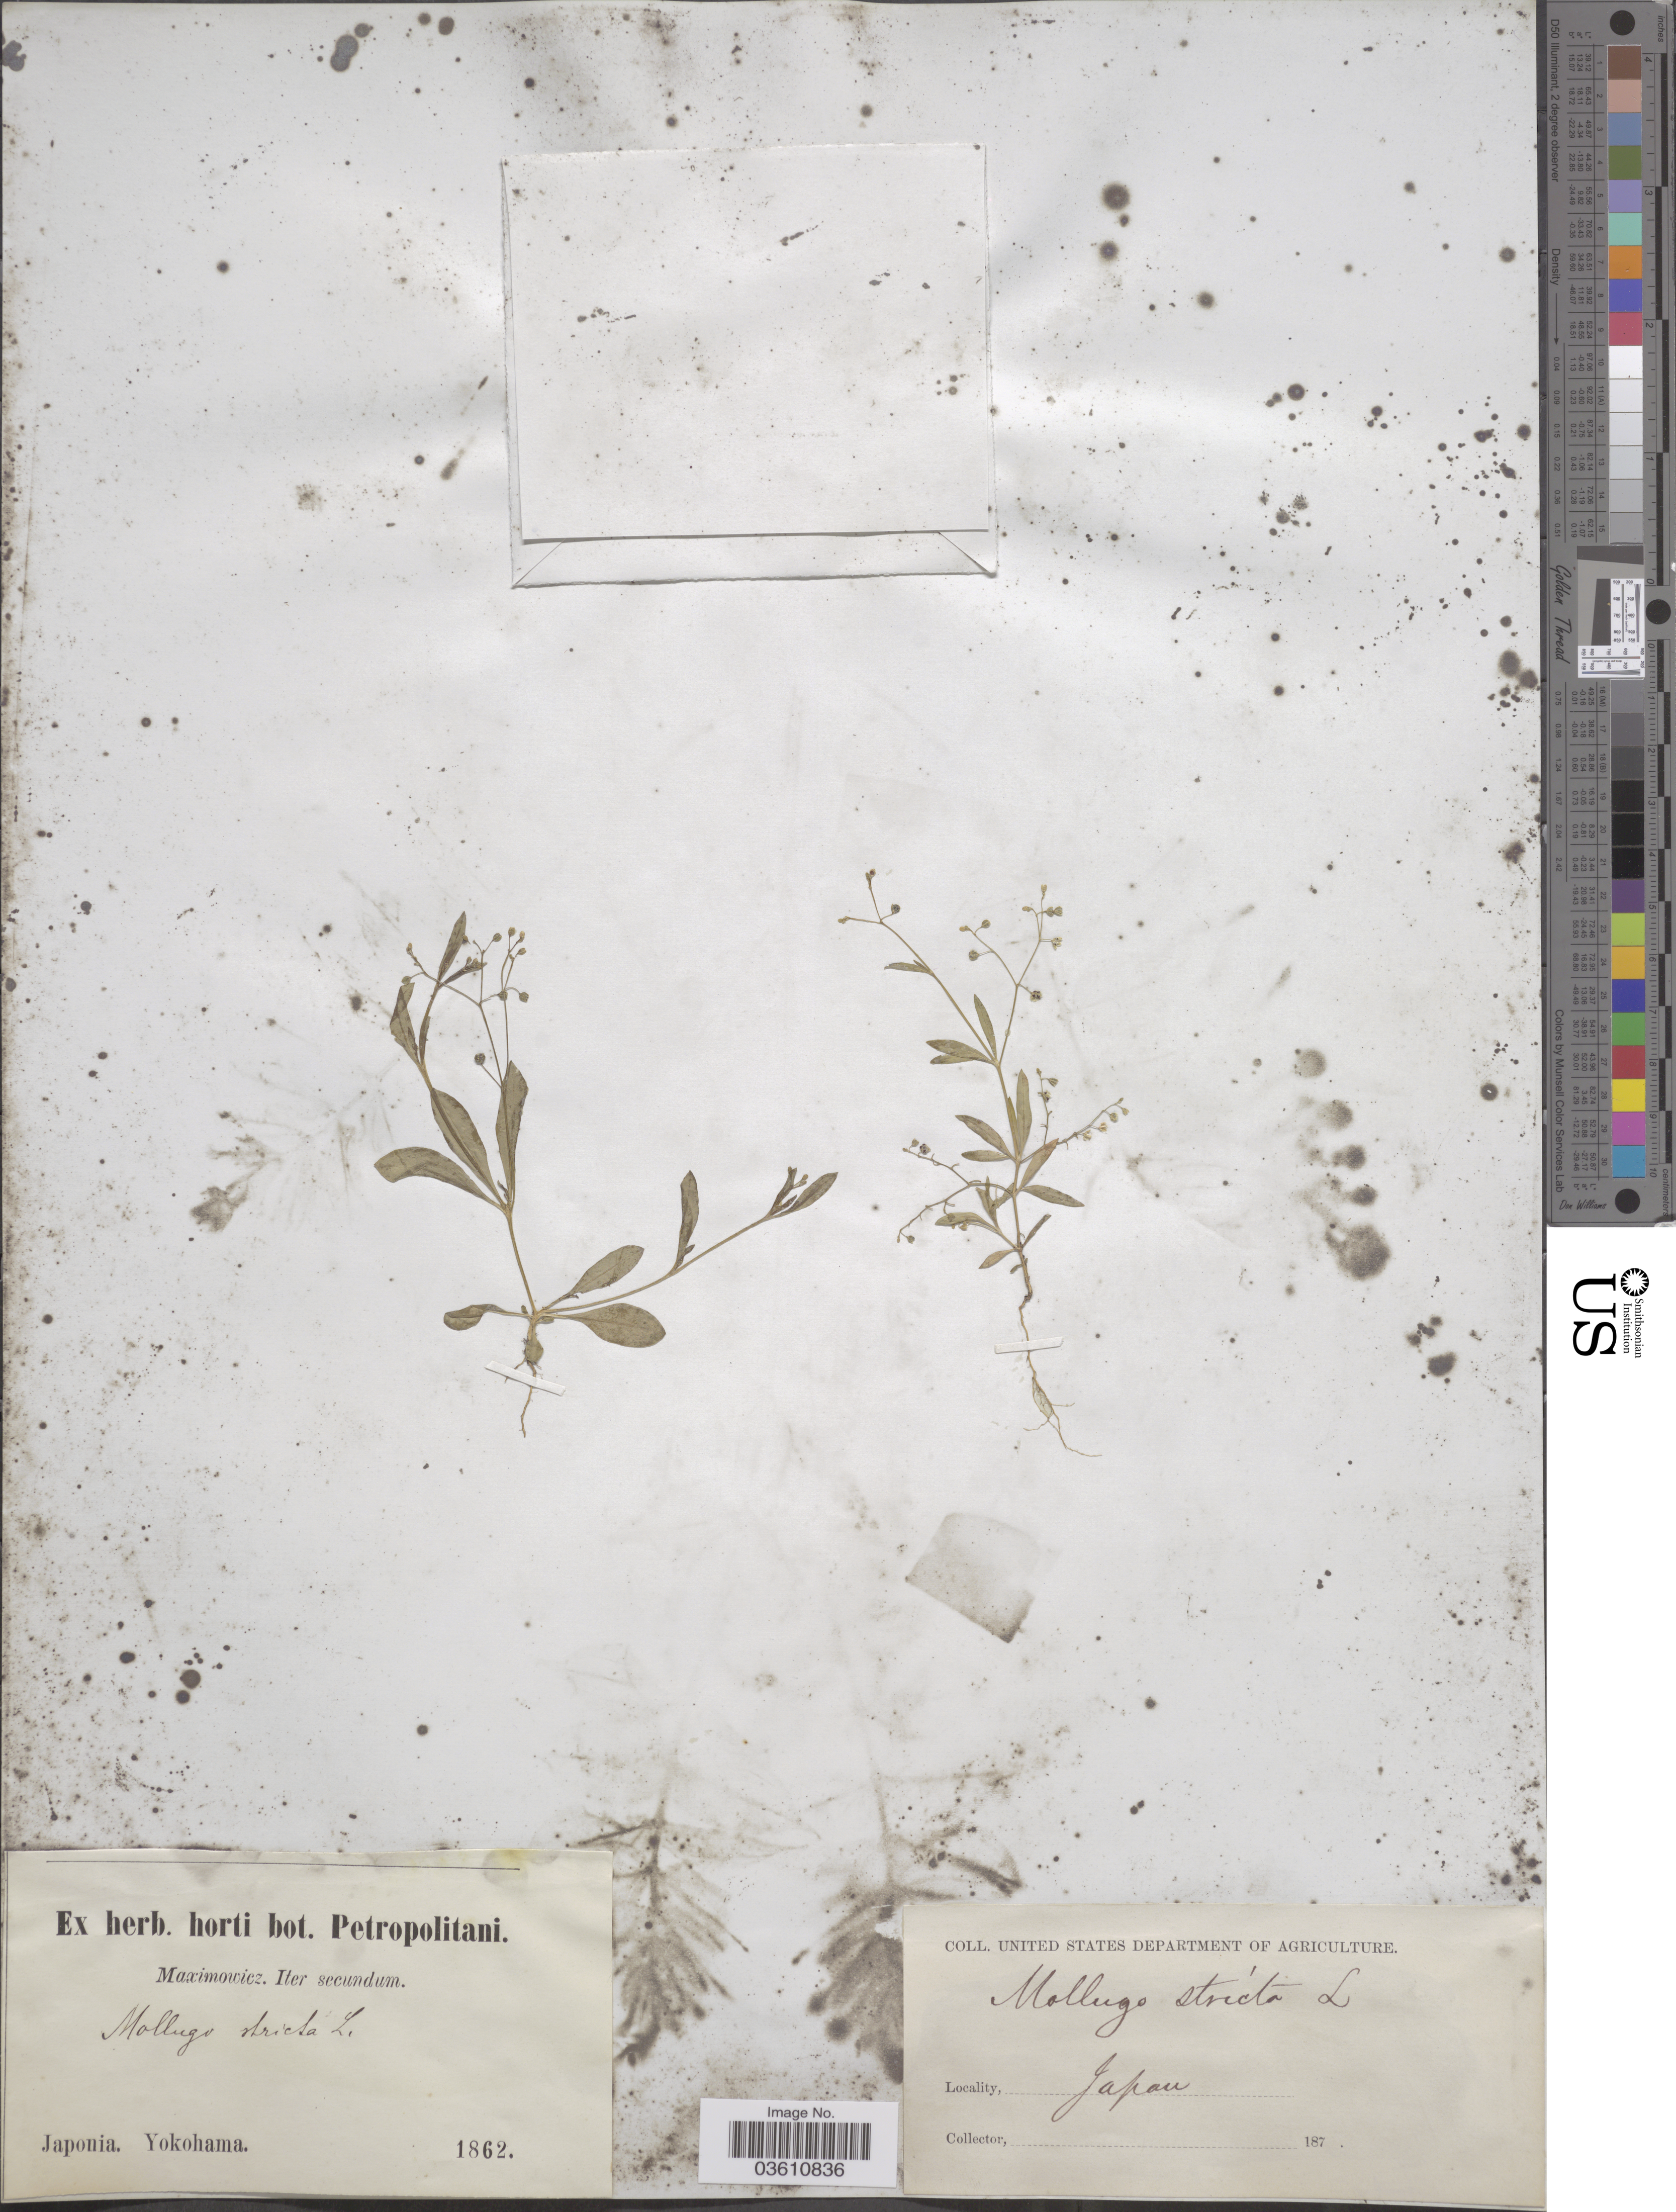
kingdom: Plantae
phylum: Tracheophyta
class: Magnoliopsida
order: Caryophyllales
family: Molluginaceae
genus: Trigastrotheca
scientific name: Trigastrotheca pentaphylla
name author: (L.) Thulin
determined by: Strong, Mark T., (BOT), Smithsonian Institution - National Museum of Natural History (UNITED STATES)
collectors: Maximowicz, --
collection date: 1862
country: Japan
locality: Yokohama.